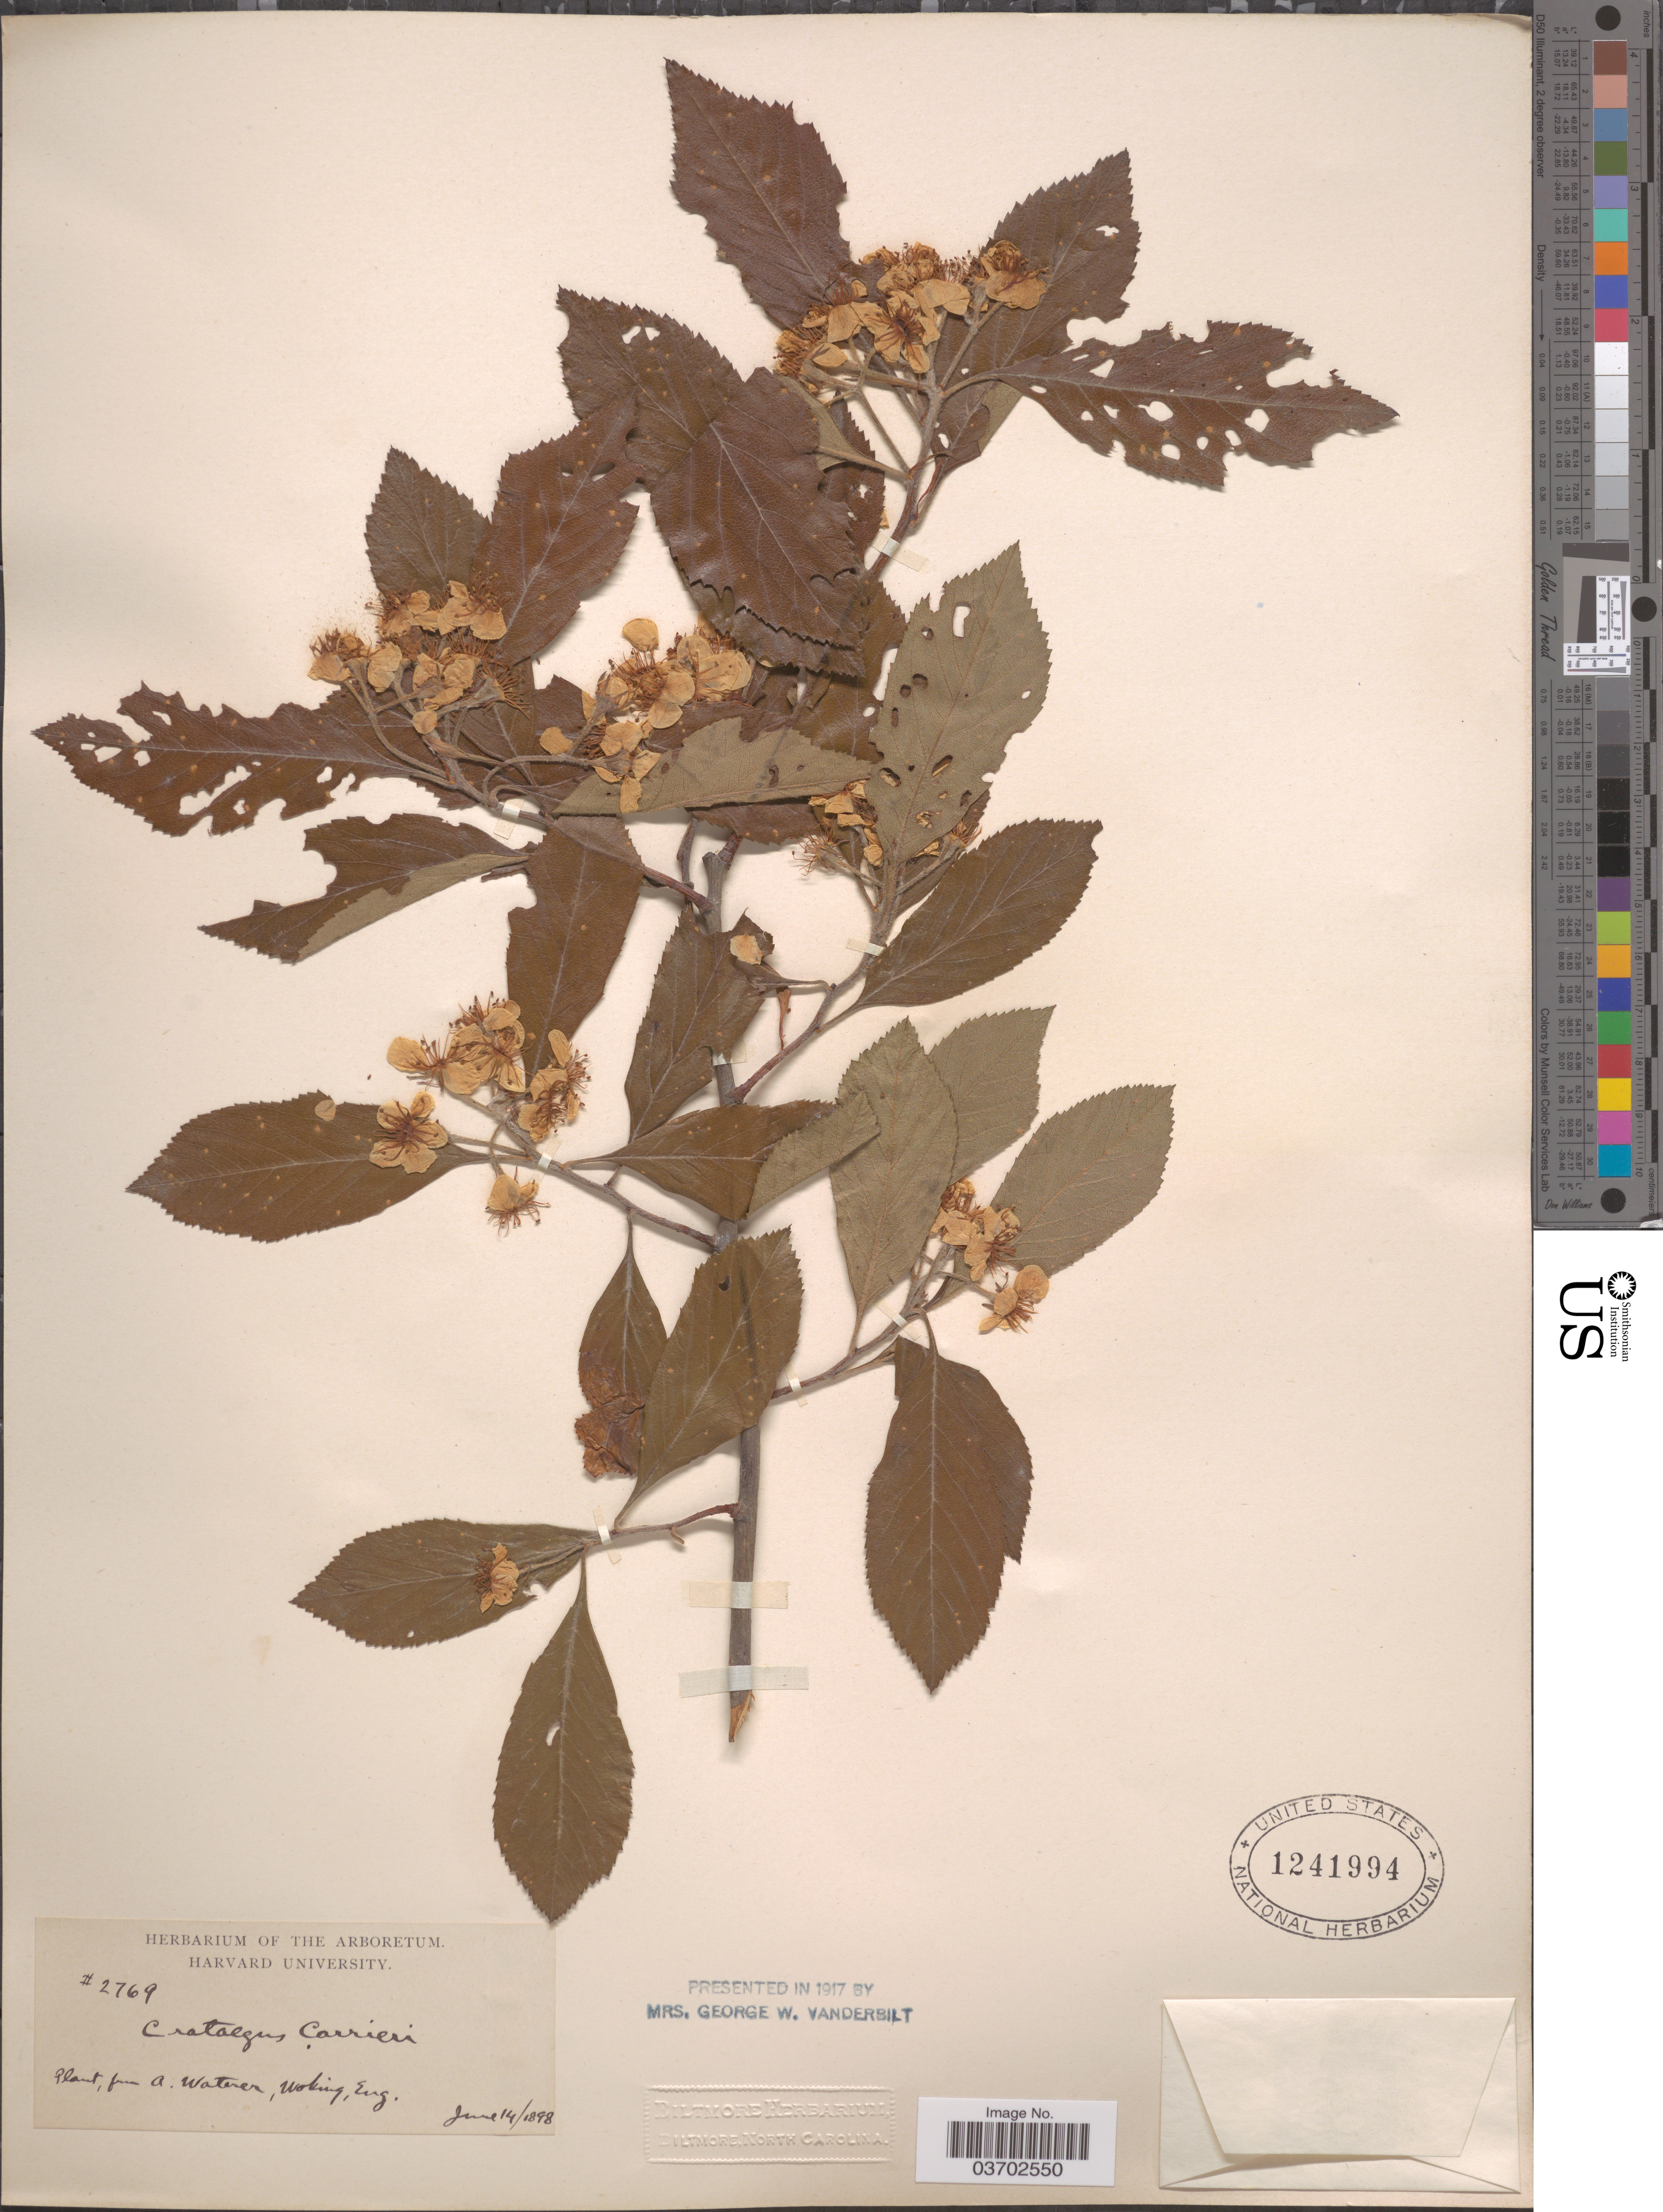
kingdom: Plantae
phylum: Tracheophyta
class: Magnoliopsida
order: Rosales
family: Rosaceae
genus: Crataegus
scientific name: Crataegus carrierei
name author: Hort.Vauvel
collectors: Ex herb. of the Arboretum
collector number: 2769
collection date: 1898-06-14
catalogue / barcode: US 1241994